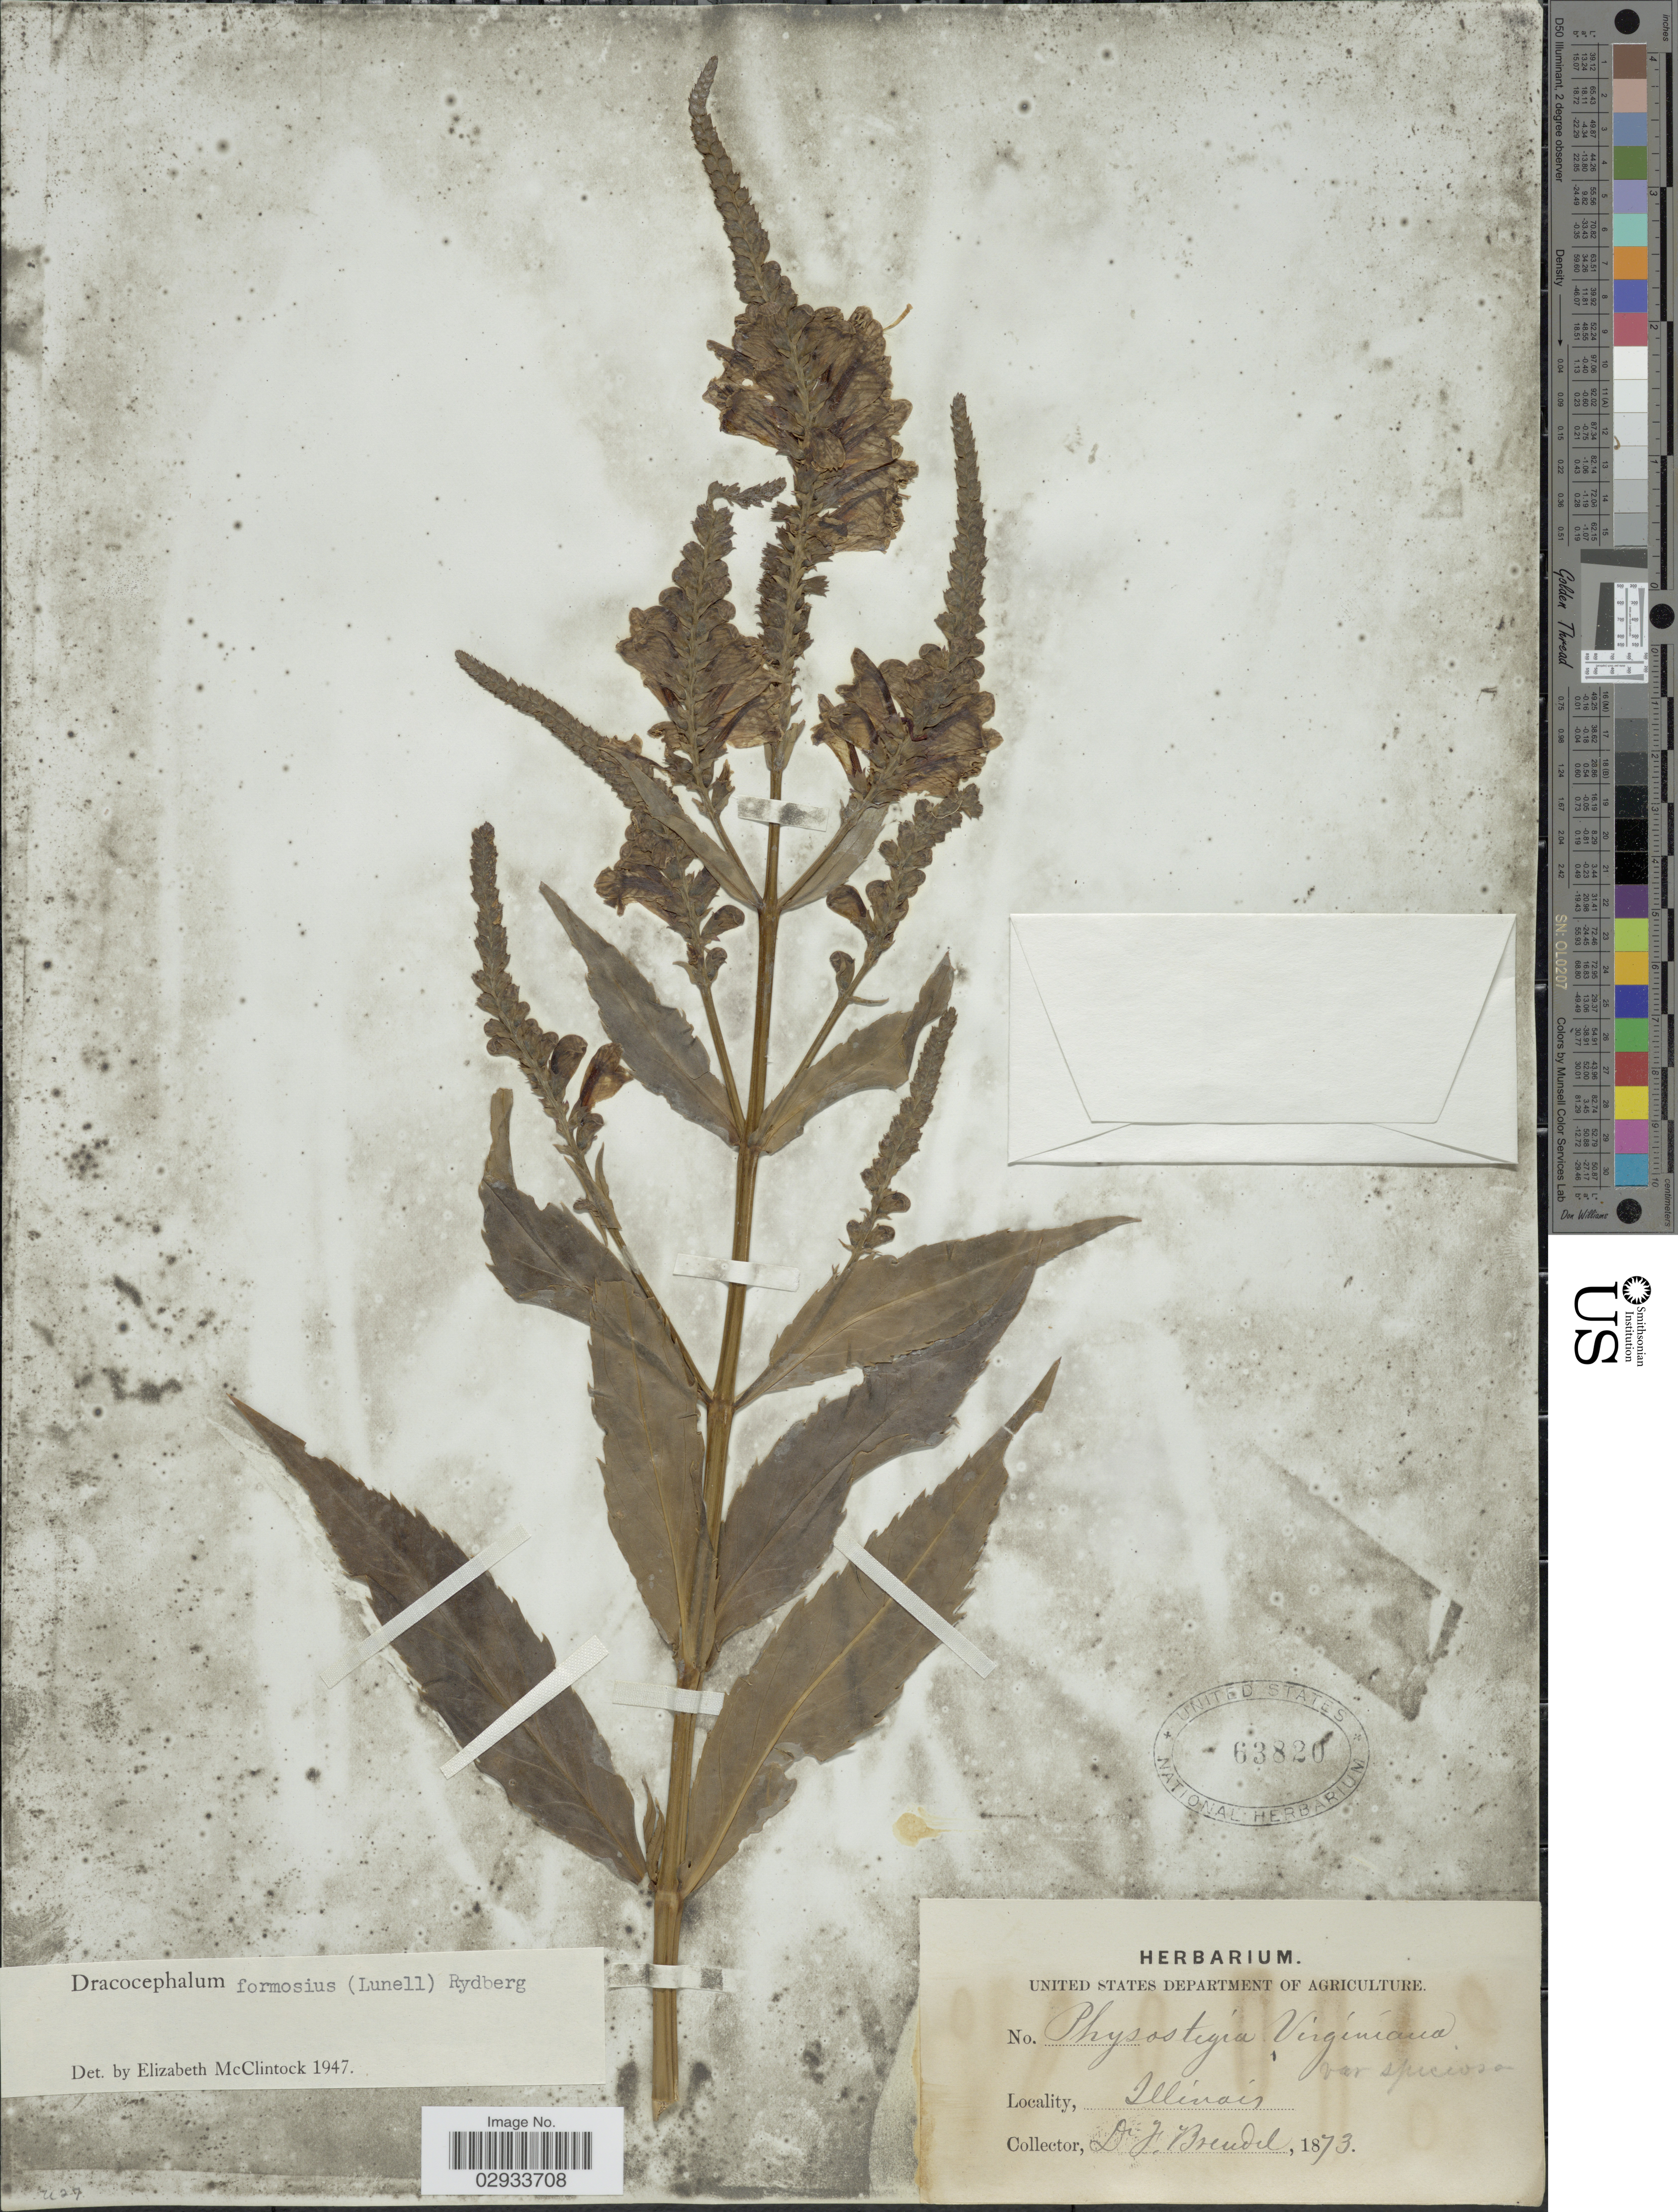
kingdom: Plantae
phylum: Tracheophyta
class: Magnoliopsida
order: Lamiales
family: Lamiaceae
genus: Physostegia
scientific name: Physostegia formosior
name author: Lunell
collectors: J. Brendel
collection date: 1873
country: United States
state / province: Illinois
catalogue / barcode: US 63820